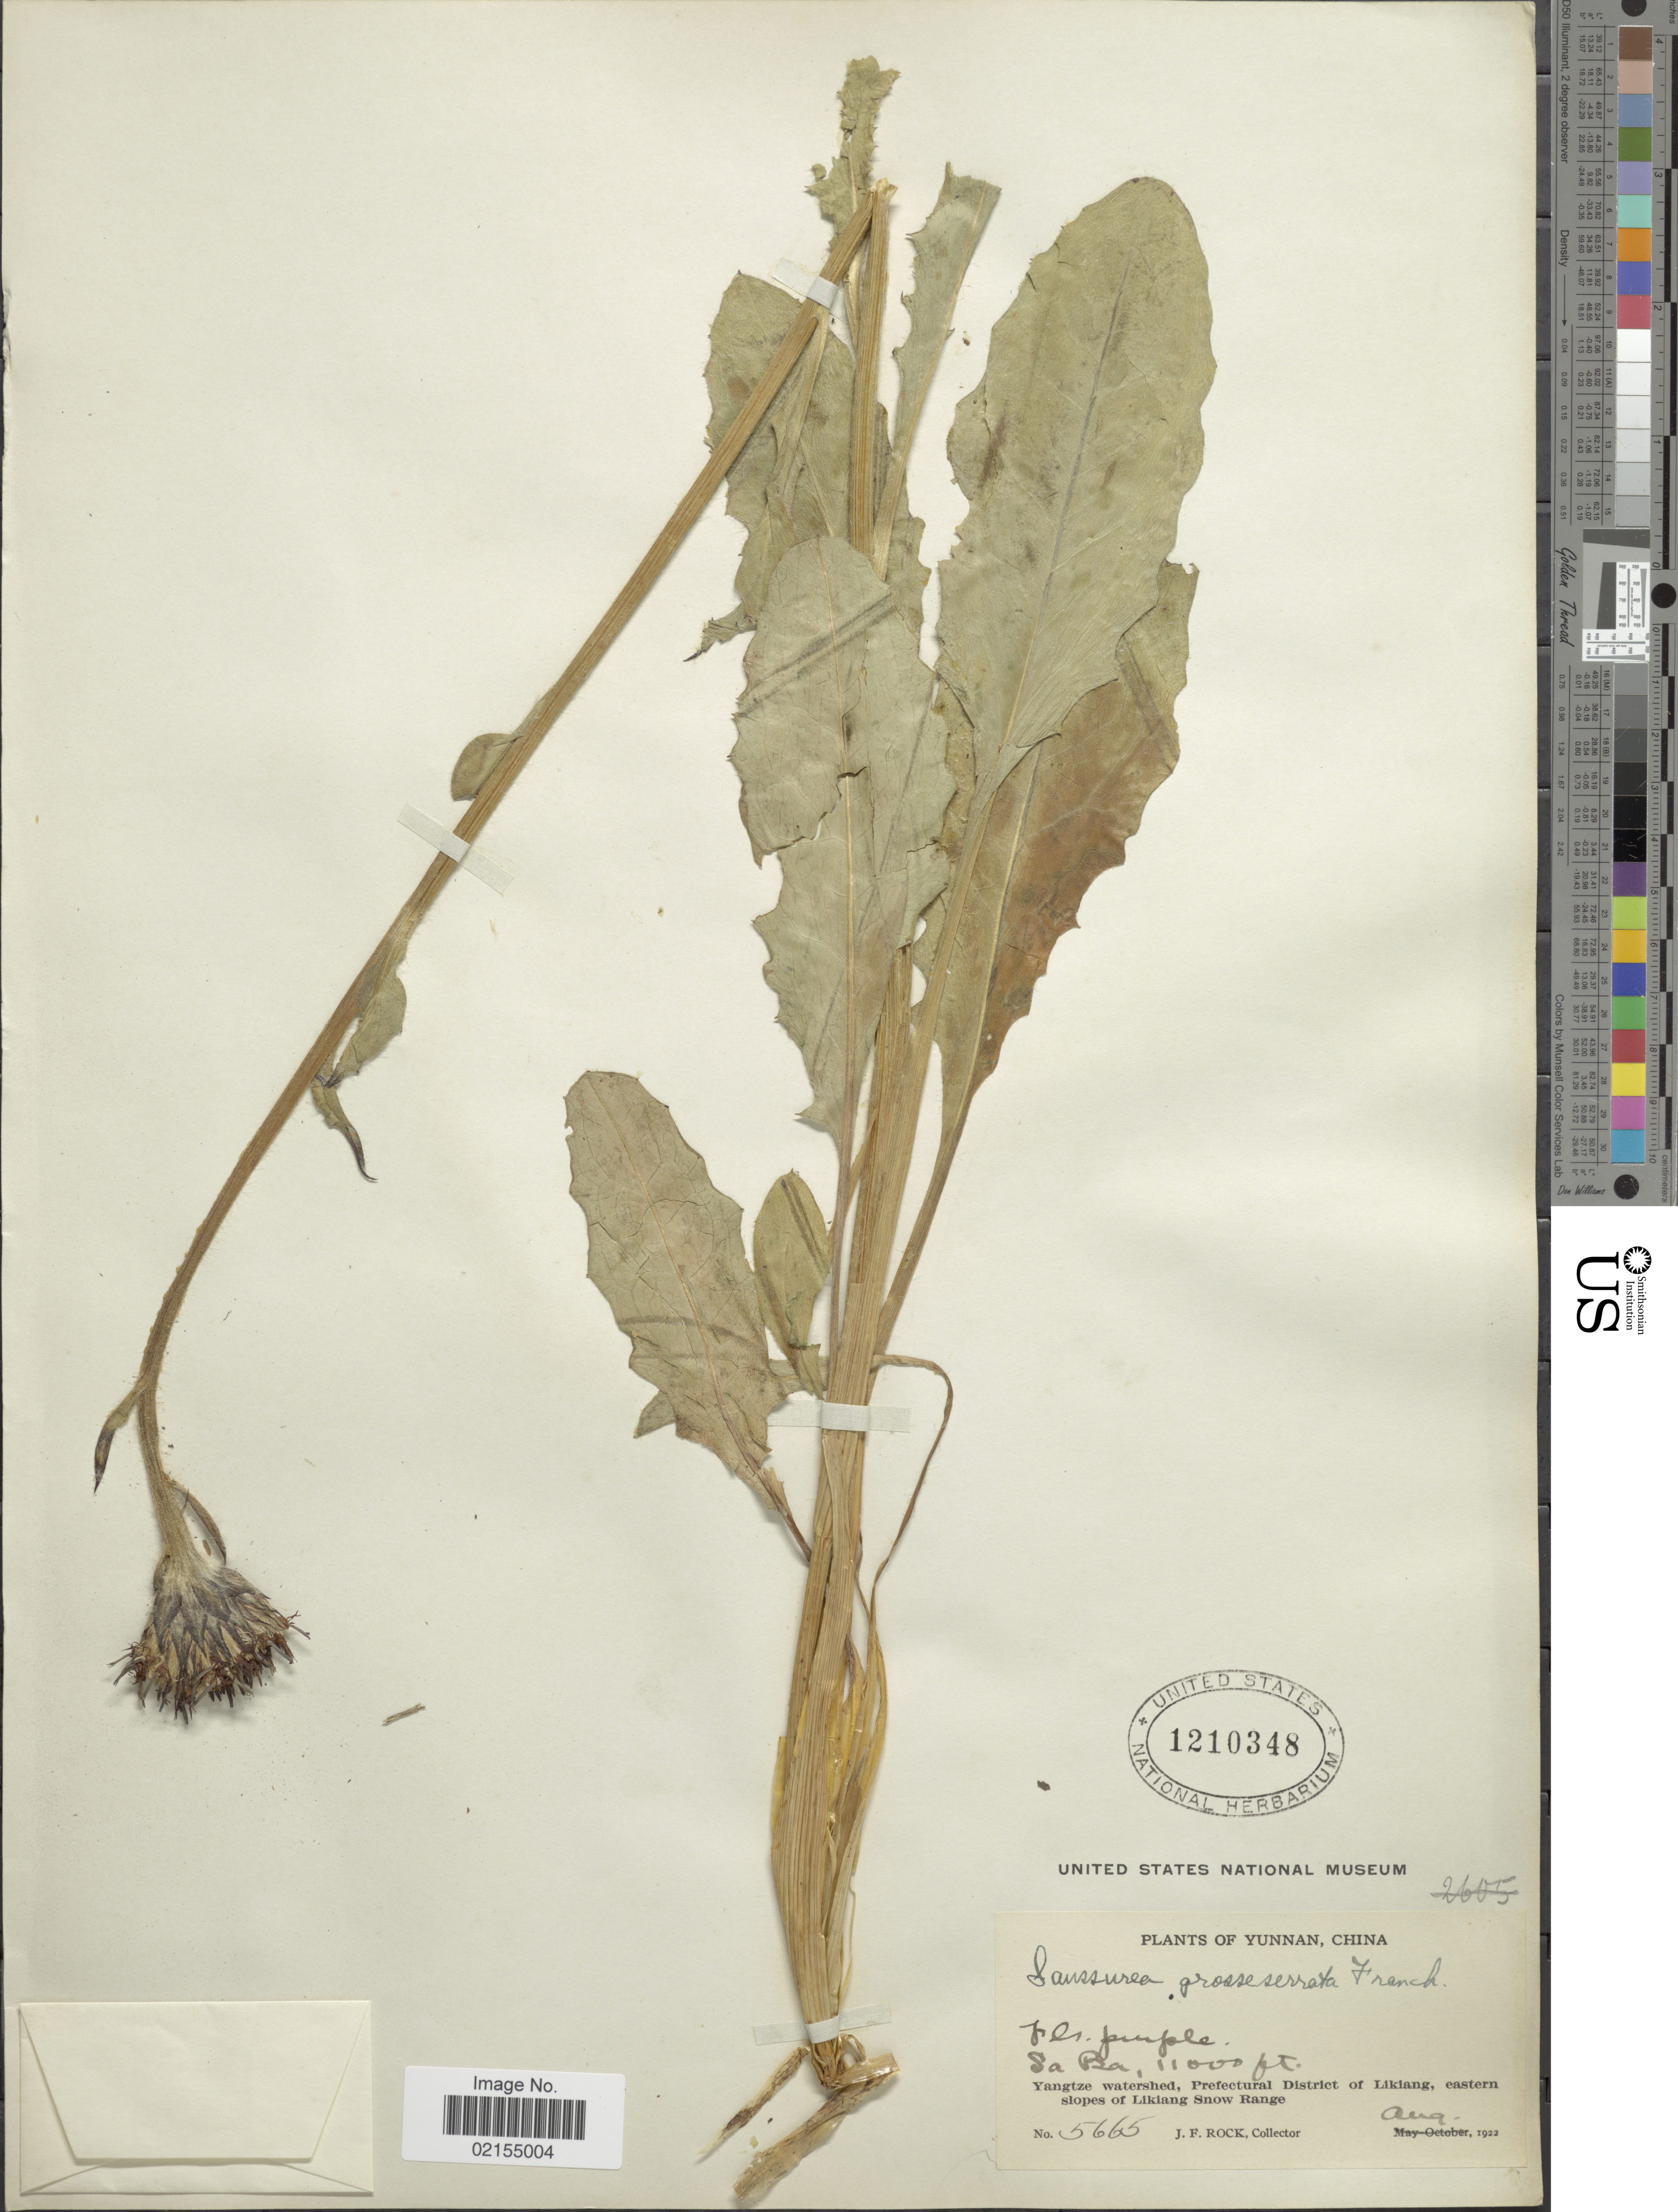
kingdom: Plantae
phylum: Tracheophyta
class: Magnoliopsida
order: Asterales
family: Asteraceae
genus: Saussurea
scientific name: Saussurea grosseserrata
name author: Franch.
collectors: J. Rock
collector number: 5665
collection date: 1922-08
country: China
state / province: Yunnan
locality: Sa Ba, Yangtze watershed, Prefectural District of Likiang, eastern slopes of Likiang Snow Range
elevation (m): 3353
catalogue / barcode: US 1210348